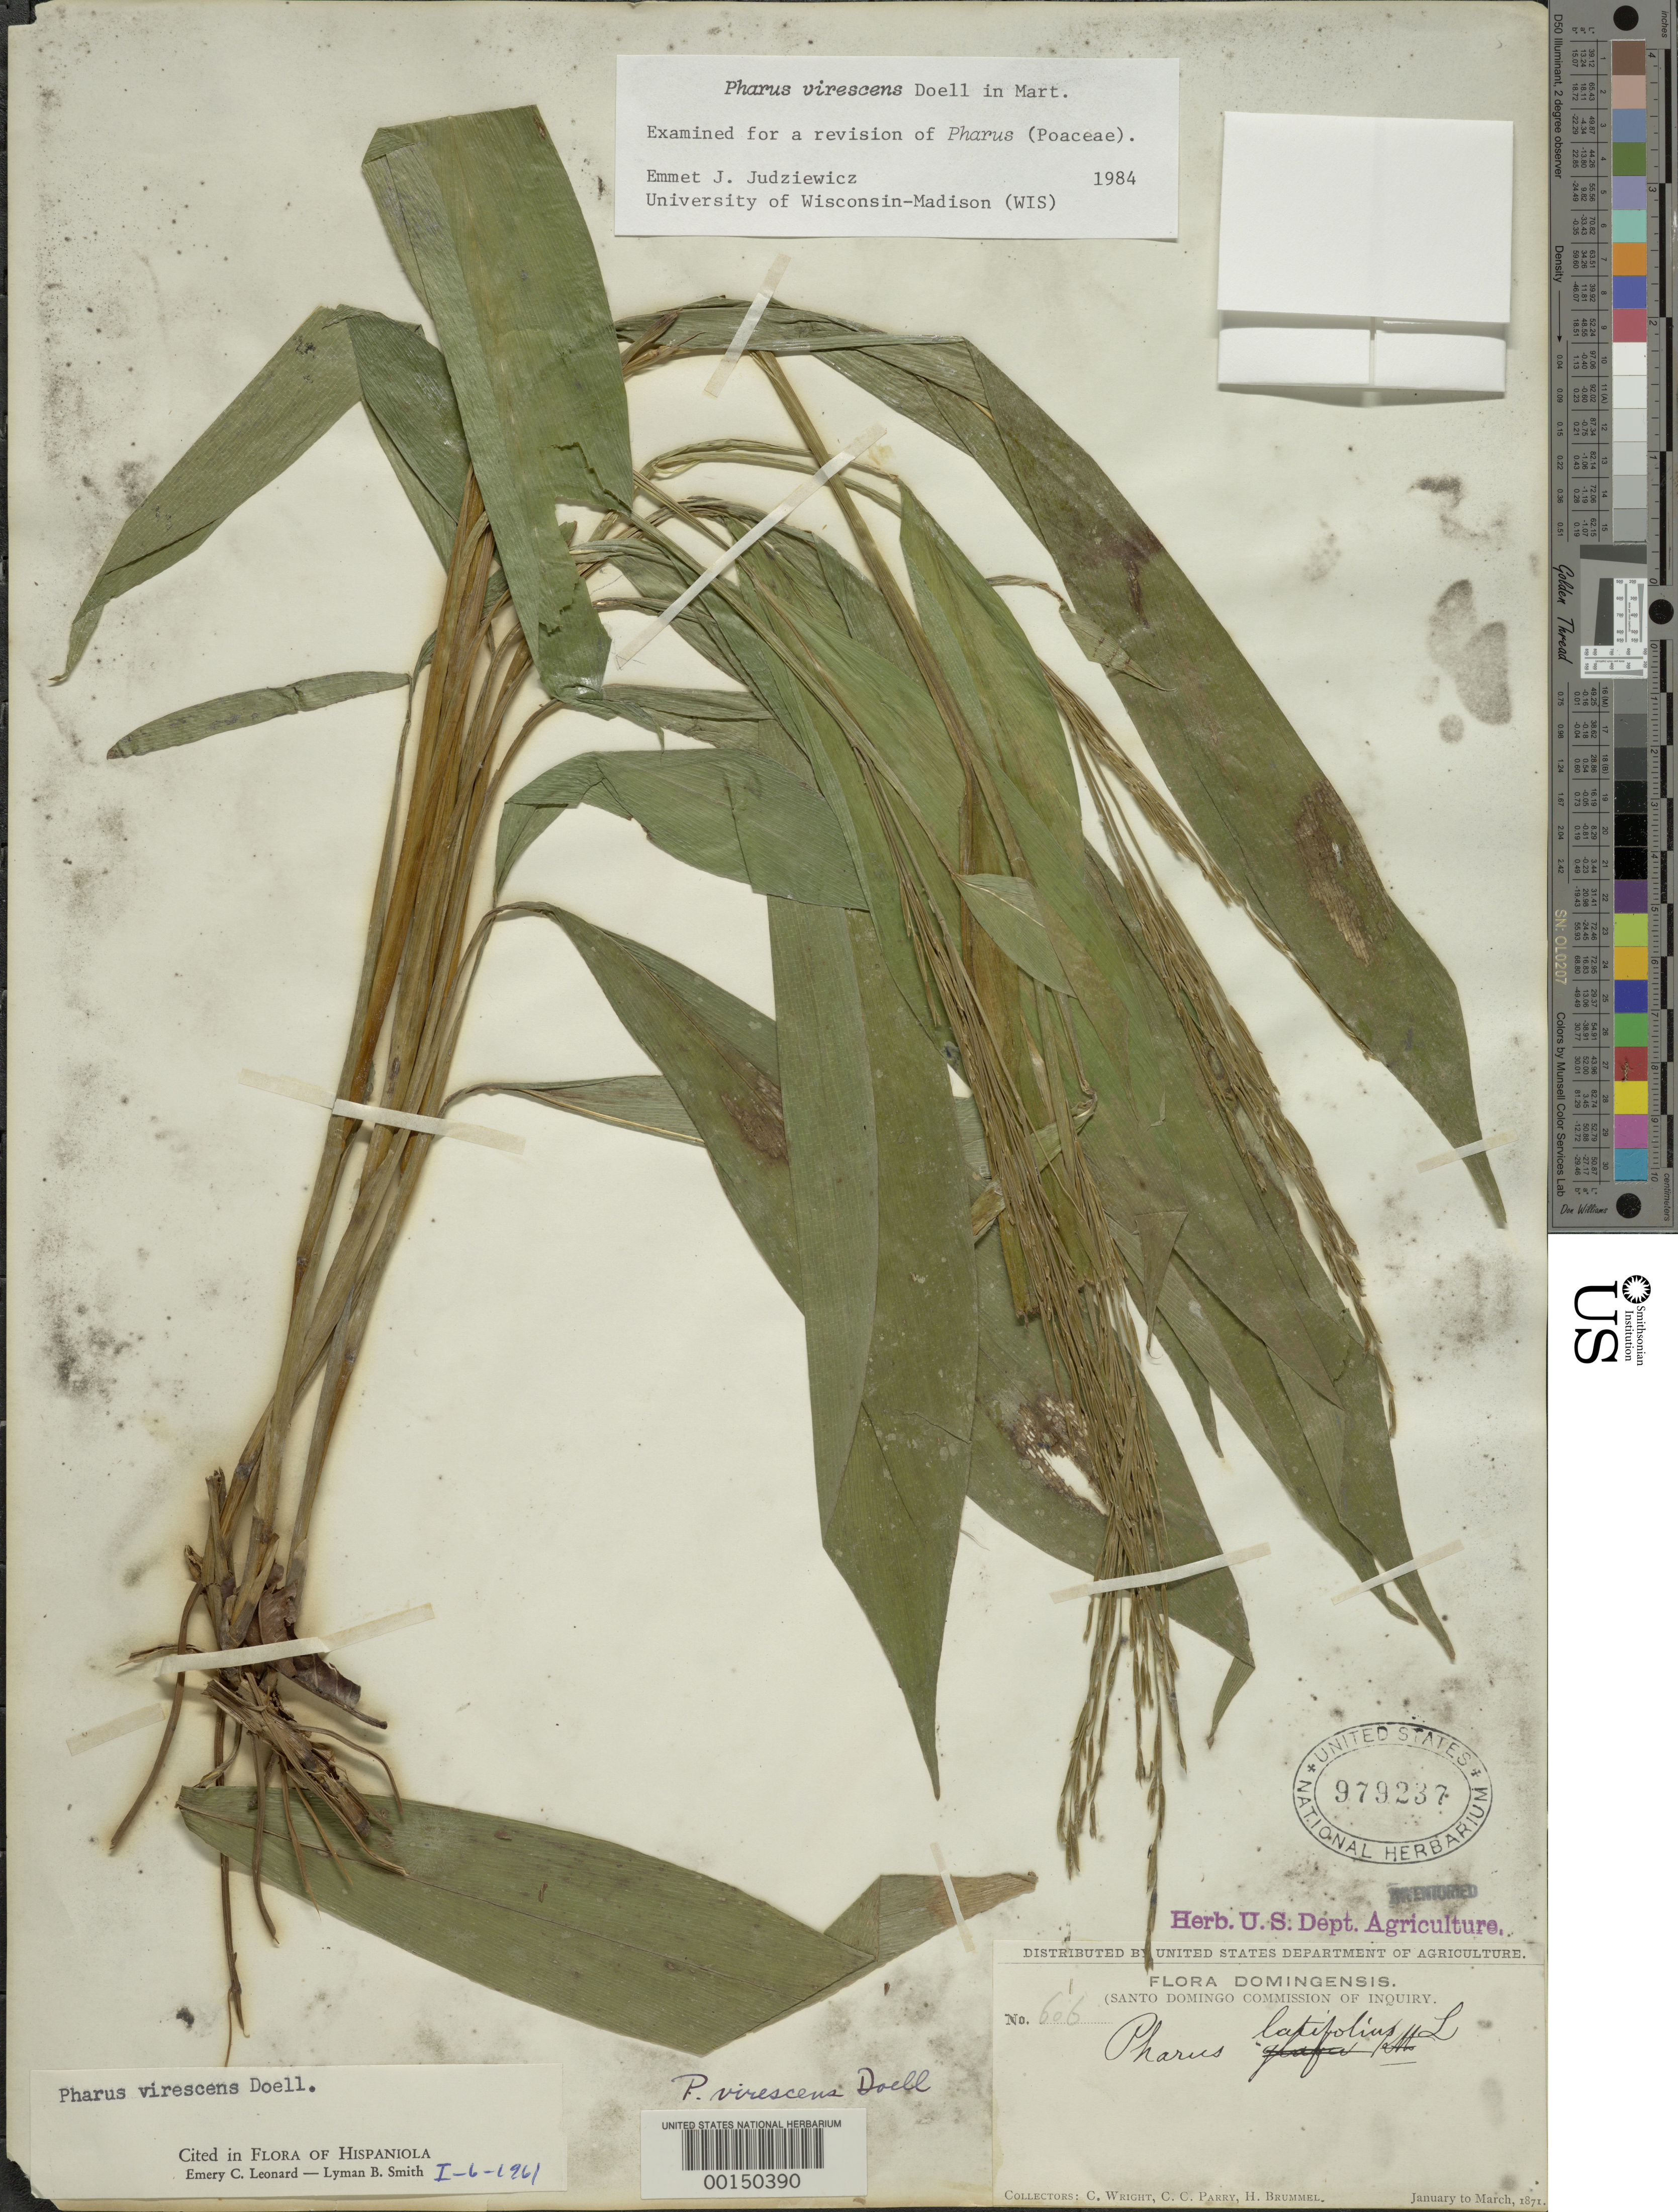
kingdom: Plantae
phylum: Tracheophyta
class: Liliopsida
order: Poales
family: Poaceae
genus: Pharus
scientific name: Pharus virescens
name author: Döll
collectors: C. Wright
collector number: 606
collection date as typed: Jan 1871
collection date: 1871-01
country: Dominican Republic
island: Hispaniola Island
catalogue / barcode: US 979237